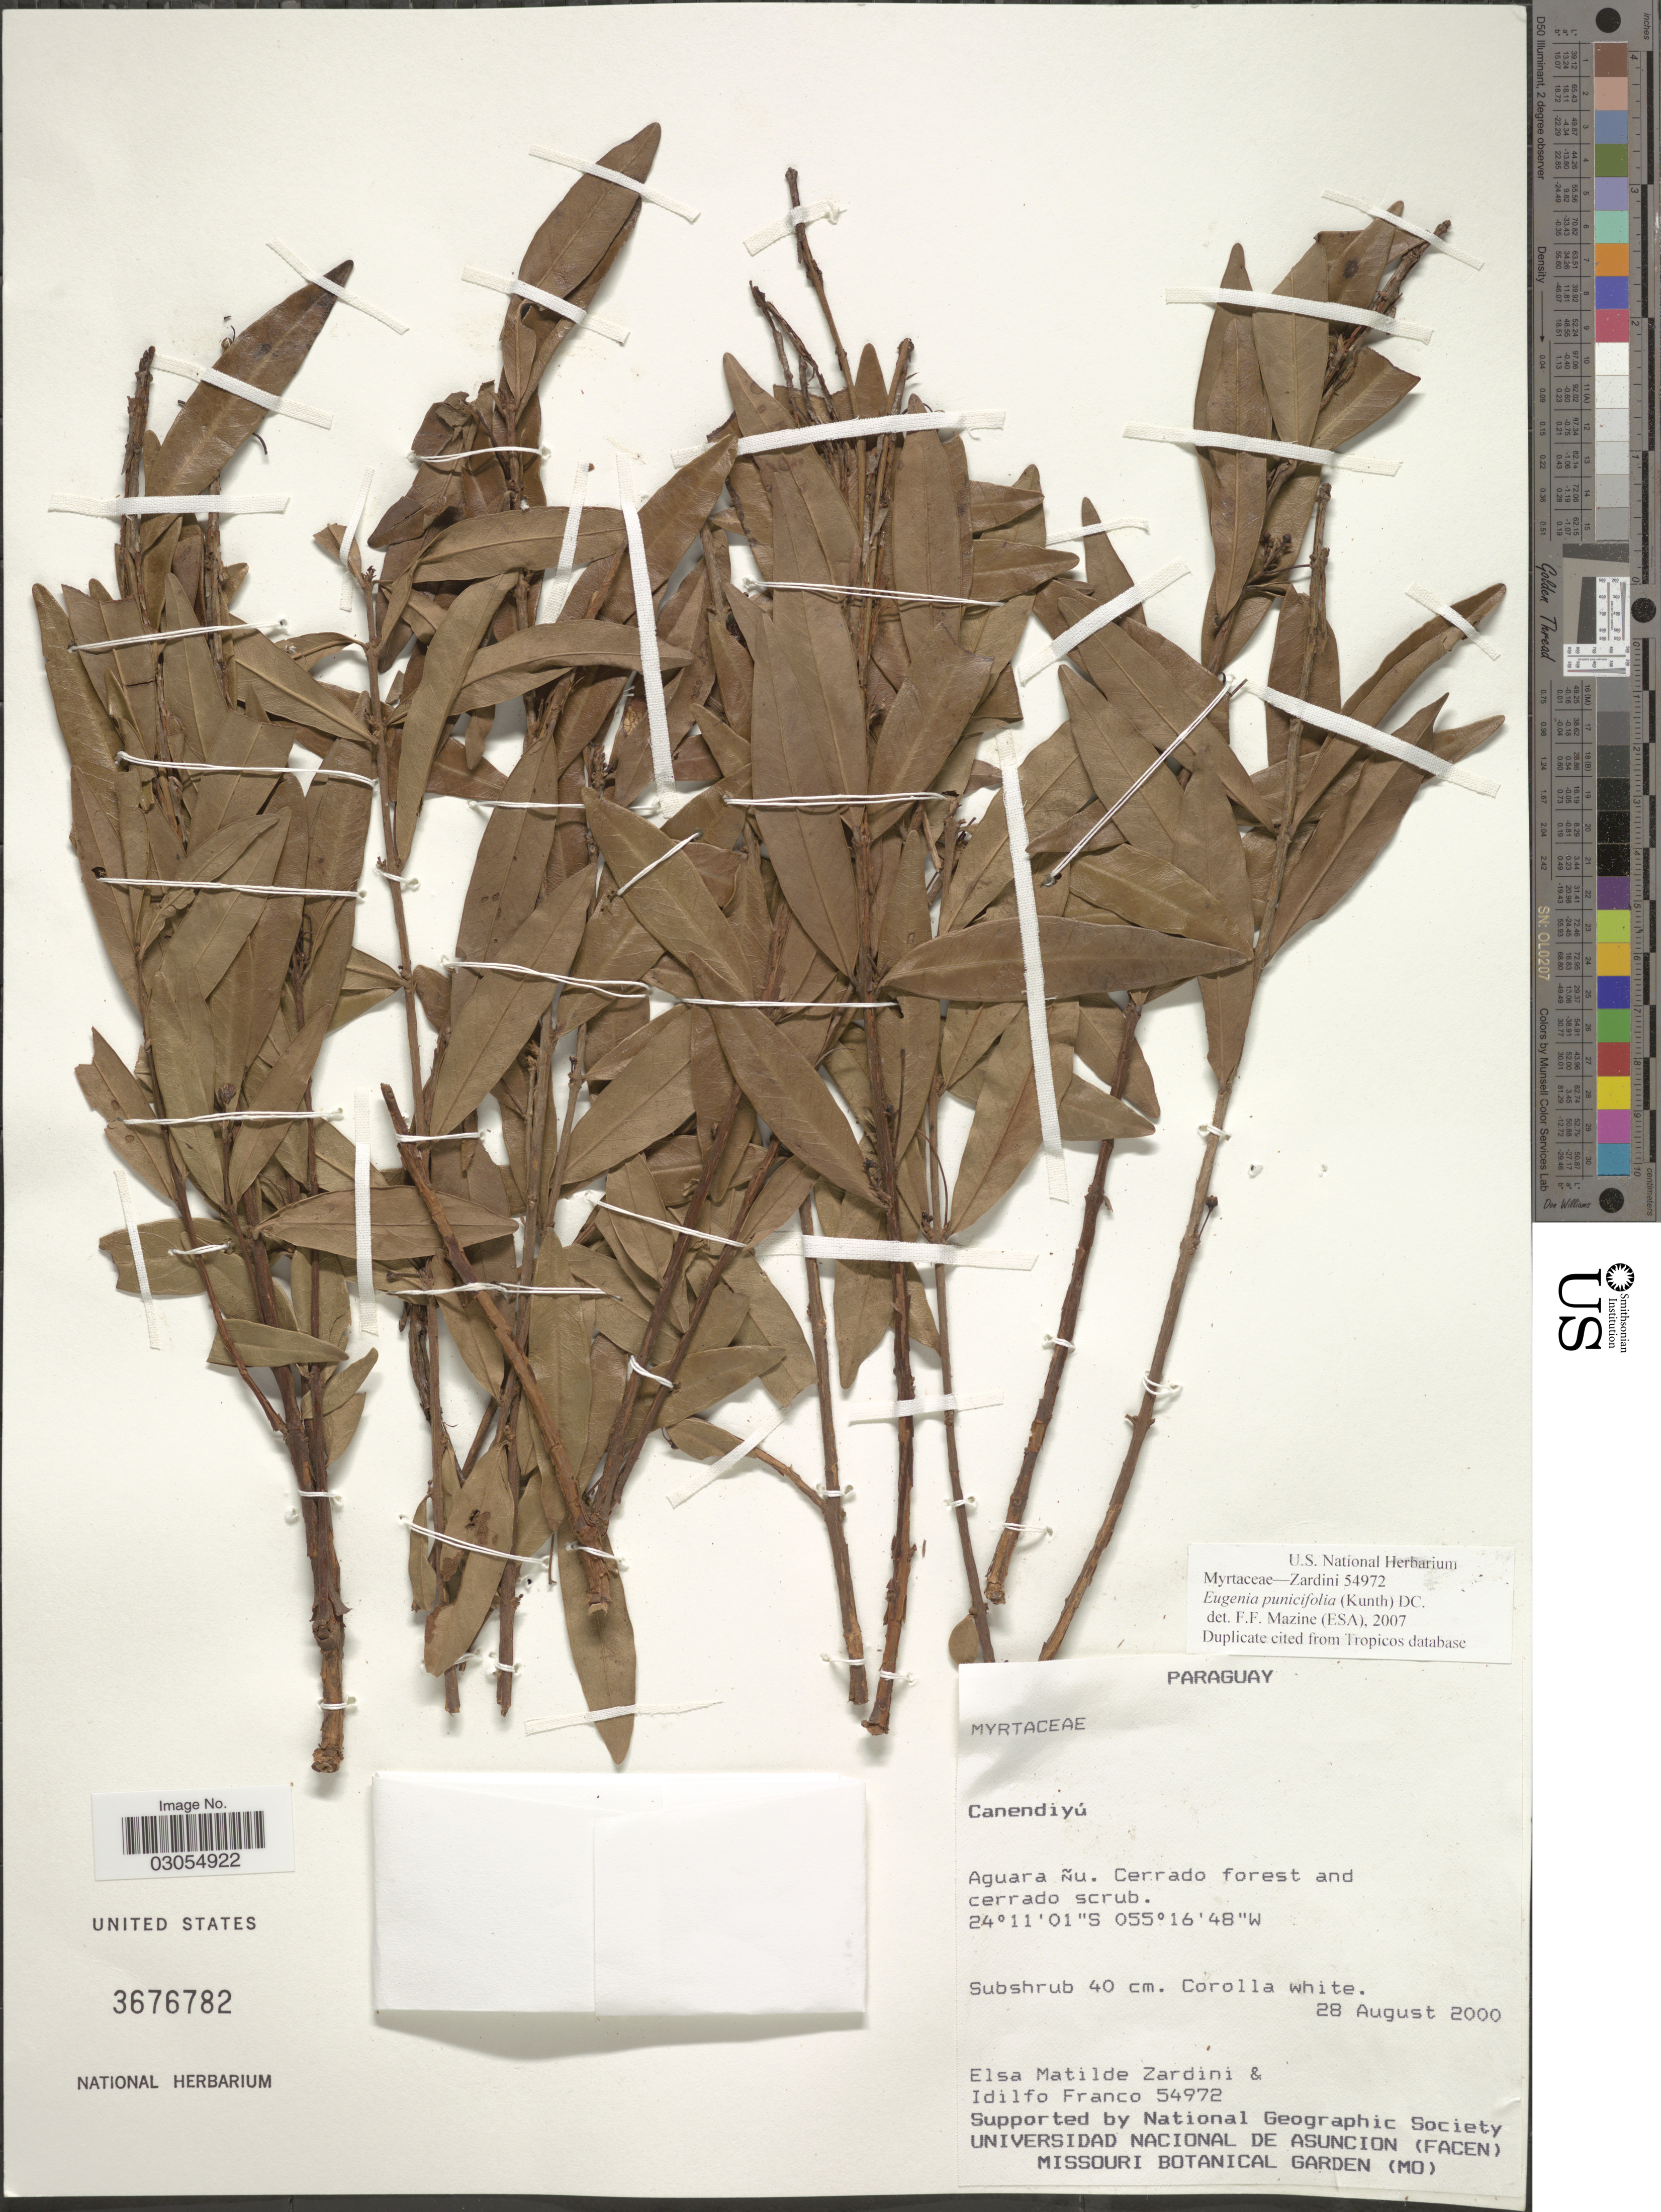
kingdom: Plantae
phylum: Tracheophyta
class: Magnoliopsida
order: Myrtales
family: Myrtaceae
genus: Eugenia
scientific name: Eugenia punicifolia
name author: (Kunth) DC.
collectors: E. M. Zardini & I. S. Franco M.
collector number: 54972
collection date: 2000-08-28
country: Paraguay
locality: Canendiyú. Aguara ñu.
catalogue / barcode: US 3676782